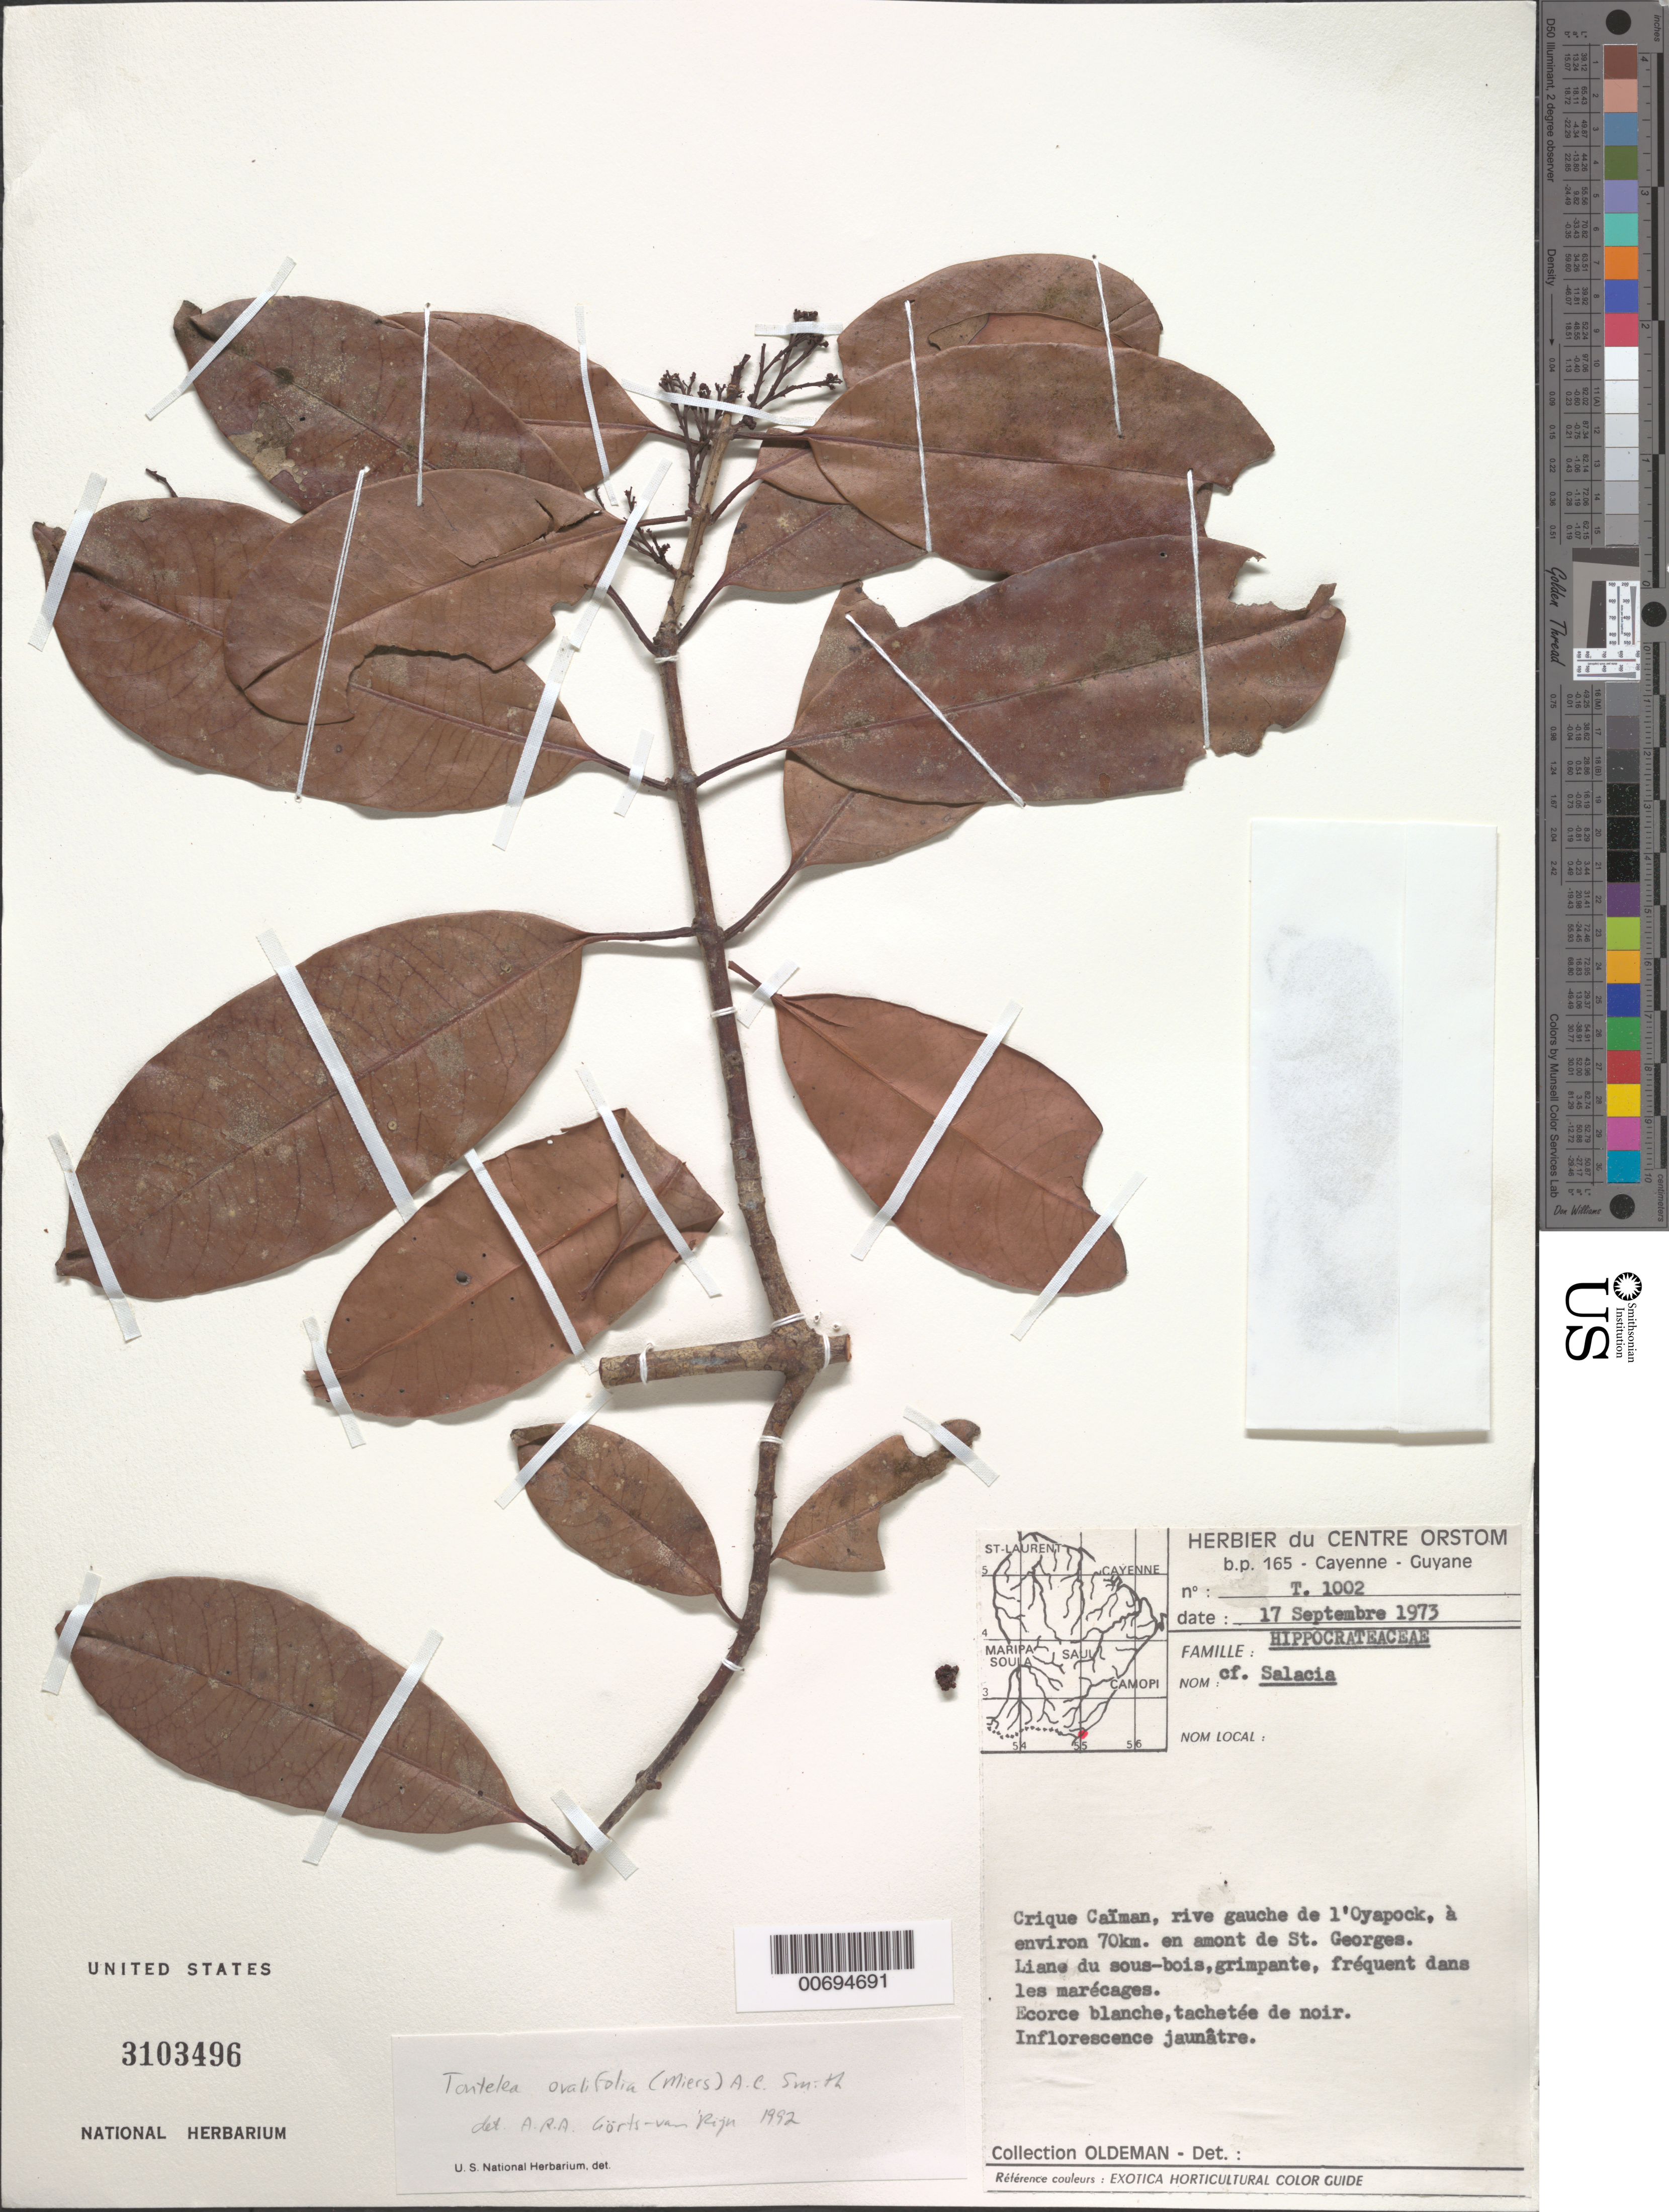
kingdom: Plantae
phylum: Tracheophyta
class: Magnoliopsida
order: Celastrales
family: Celastraceae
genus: Tontelea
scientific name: Tontelea ovalifolia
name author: (Miers) A.C. Sm.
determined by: Görts-van Rijn, A. R. A.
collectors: R. Oldeman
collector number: T 1002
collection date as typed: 17-Sep-73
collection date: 1973-09-17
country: French Guiana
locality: Crique Caïman, rive gauche de l'Oyapock, 70 km de St. Georges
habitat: Marshes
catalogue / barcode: US 3103496